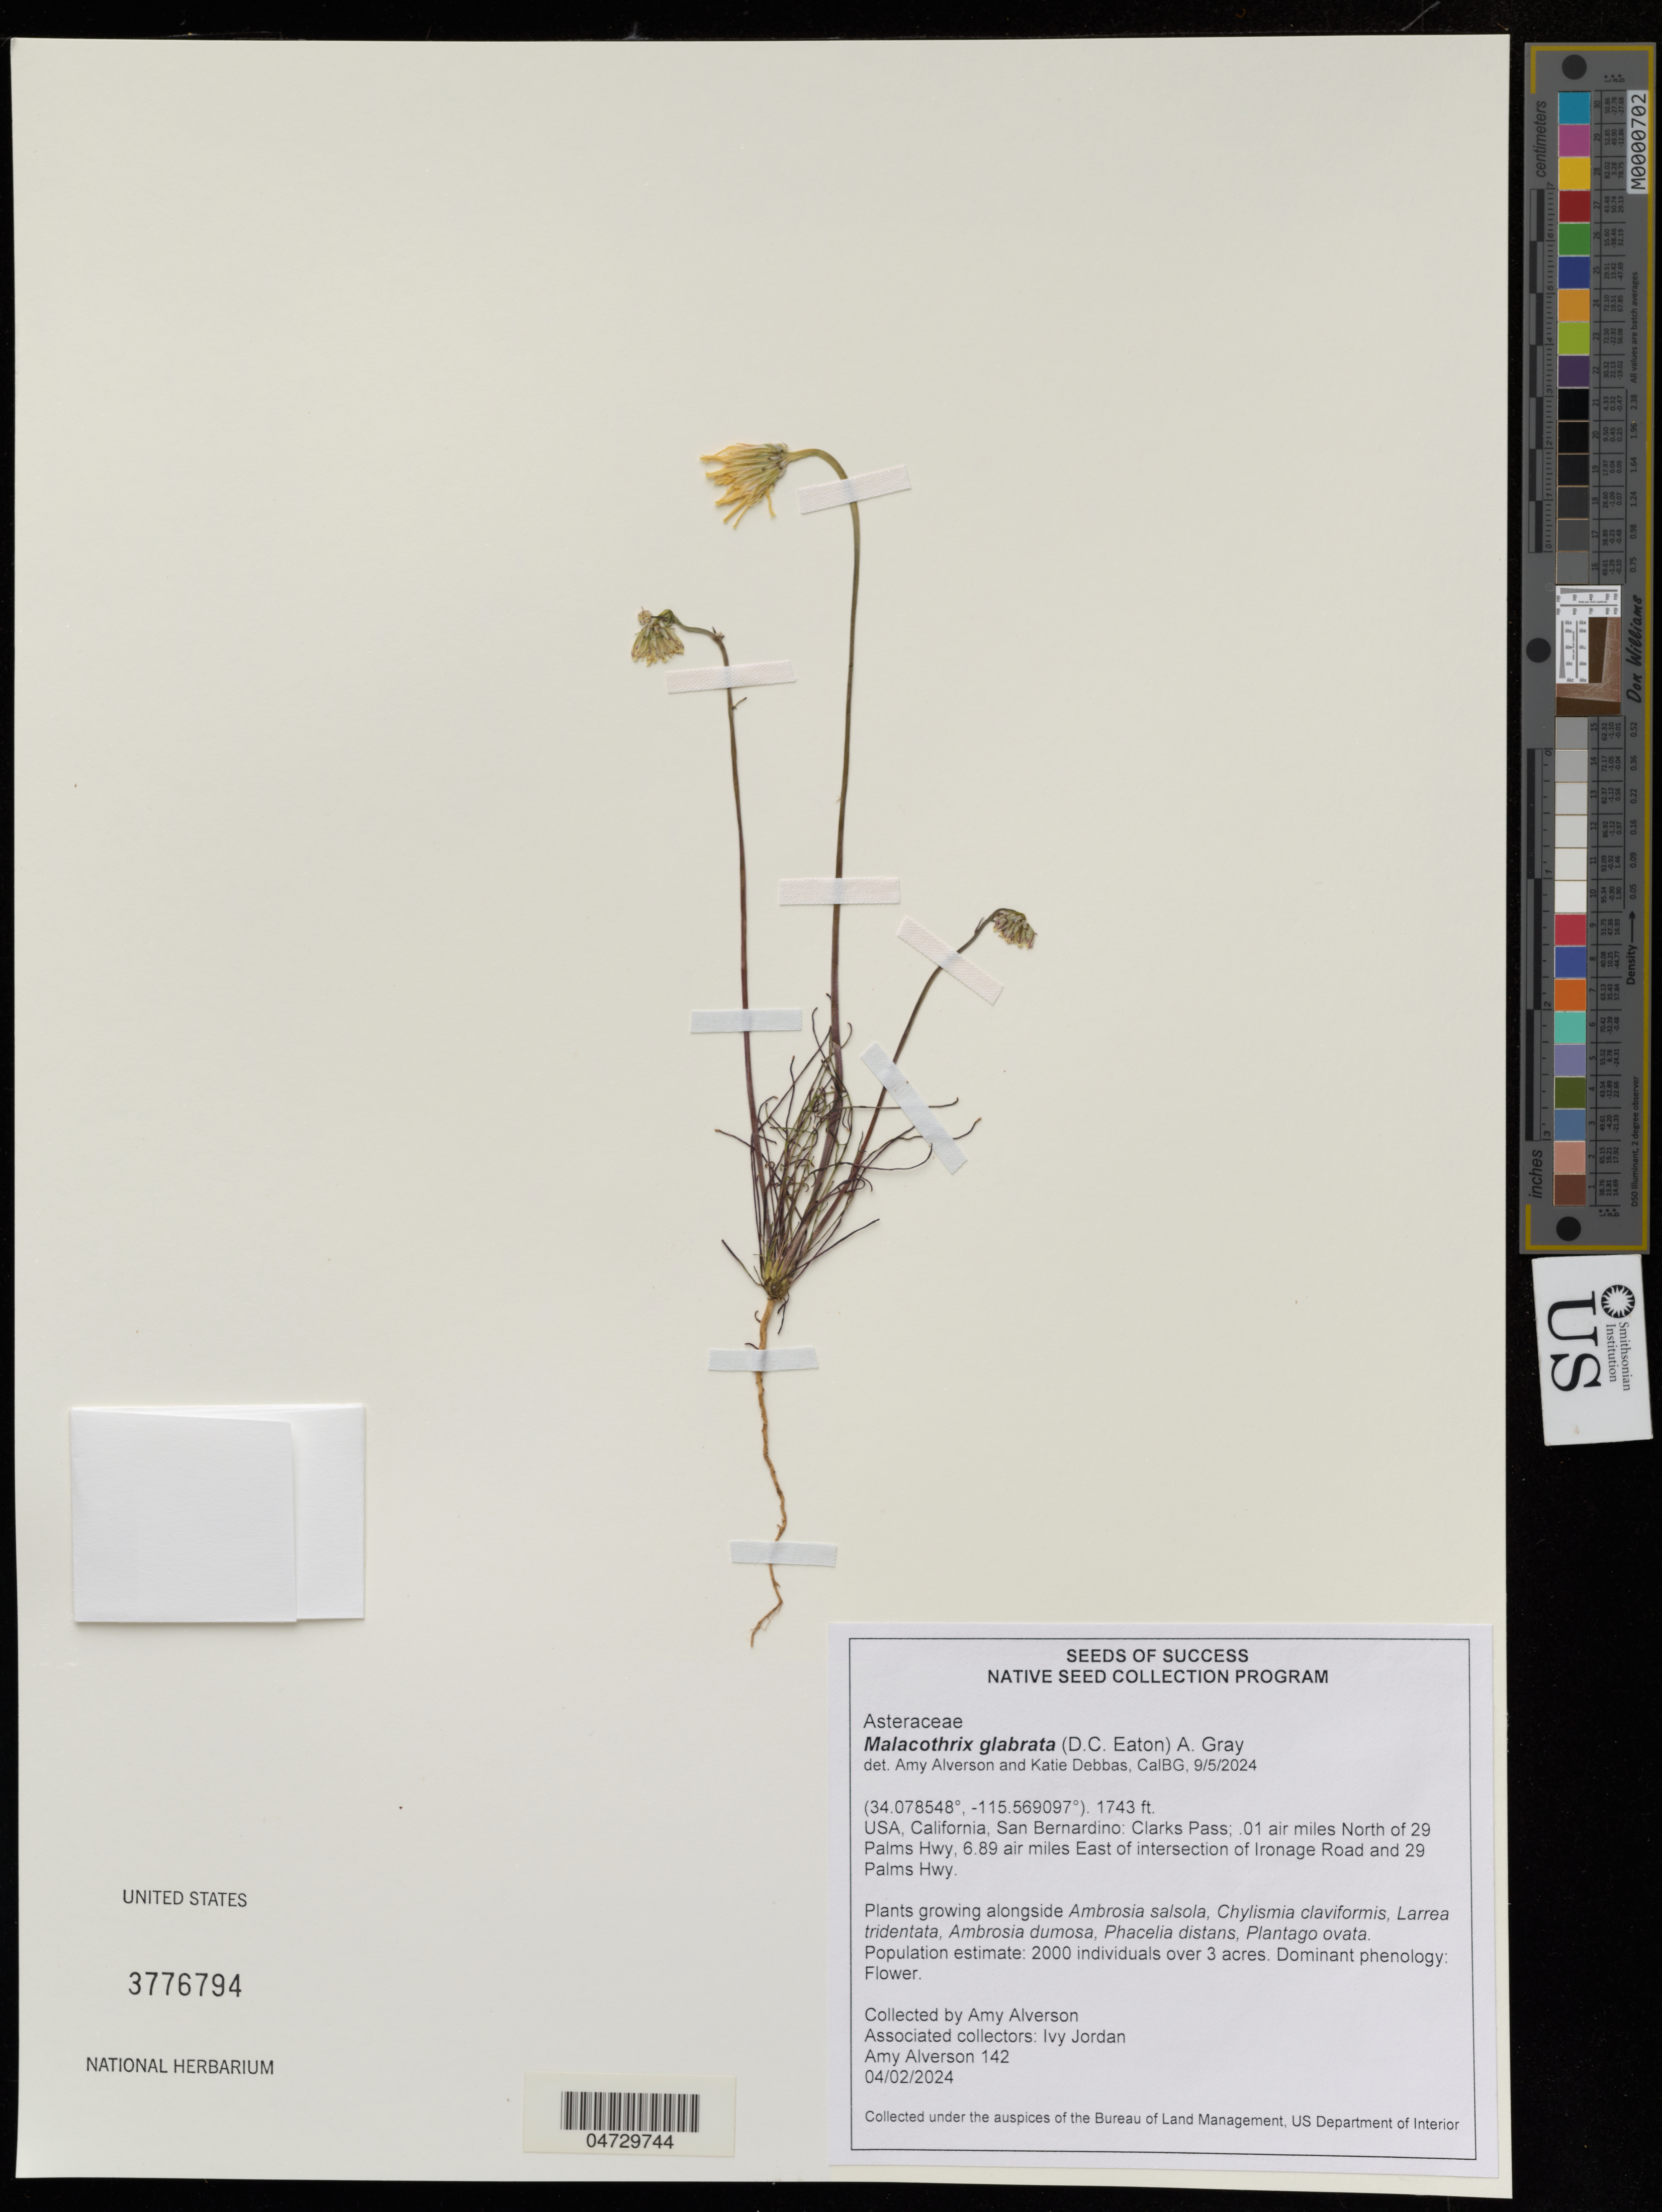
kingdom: Plantae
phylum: Tracheophyta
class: Magnoliopsida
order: Asterales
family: Asteraceae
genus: Malacothrix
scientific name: Malacothrix glabrata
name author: (A. Gray ex D.C. Eaton) A. Gray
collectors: A. Alverson & I. Jordan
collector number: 142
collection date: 2024-04-02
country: United States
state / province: California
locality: USA, California, San Bernardino: Clarks Pass; 0.1 air miles North of 29 Palms Hwy, 6.89 air miles East of intersection of Ironage Road and 29 Palms Hwy.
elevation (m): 531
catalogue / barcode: US 3776794